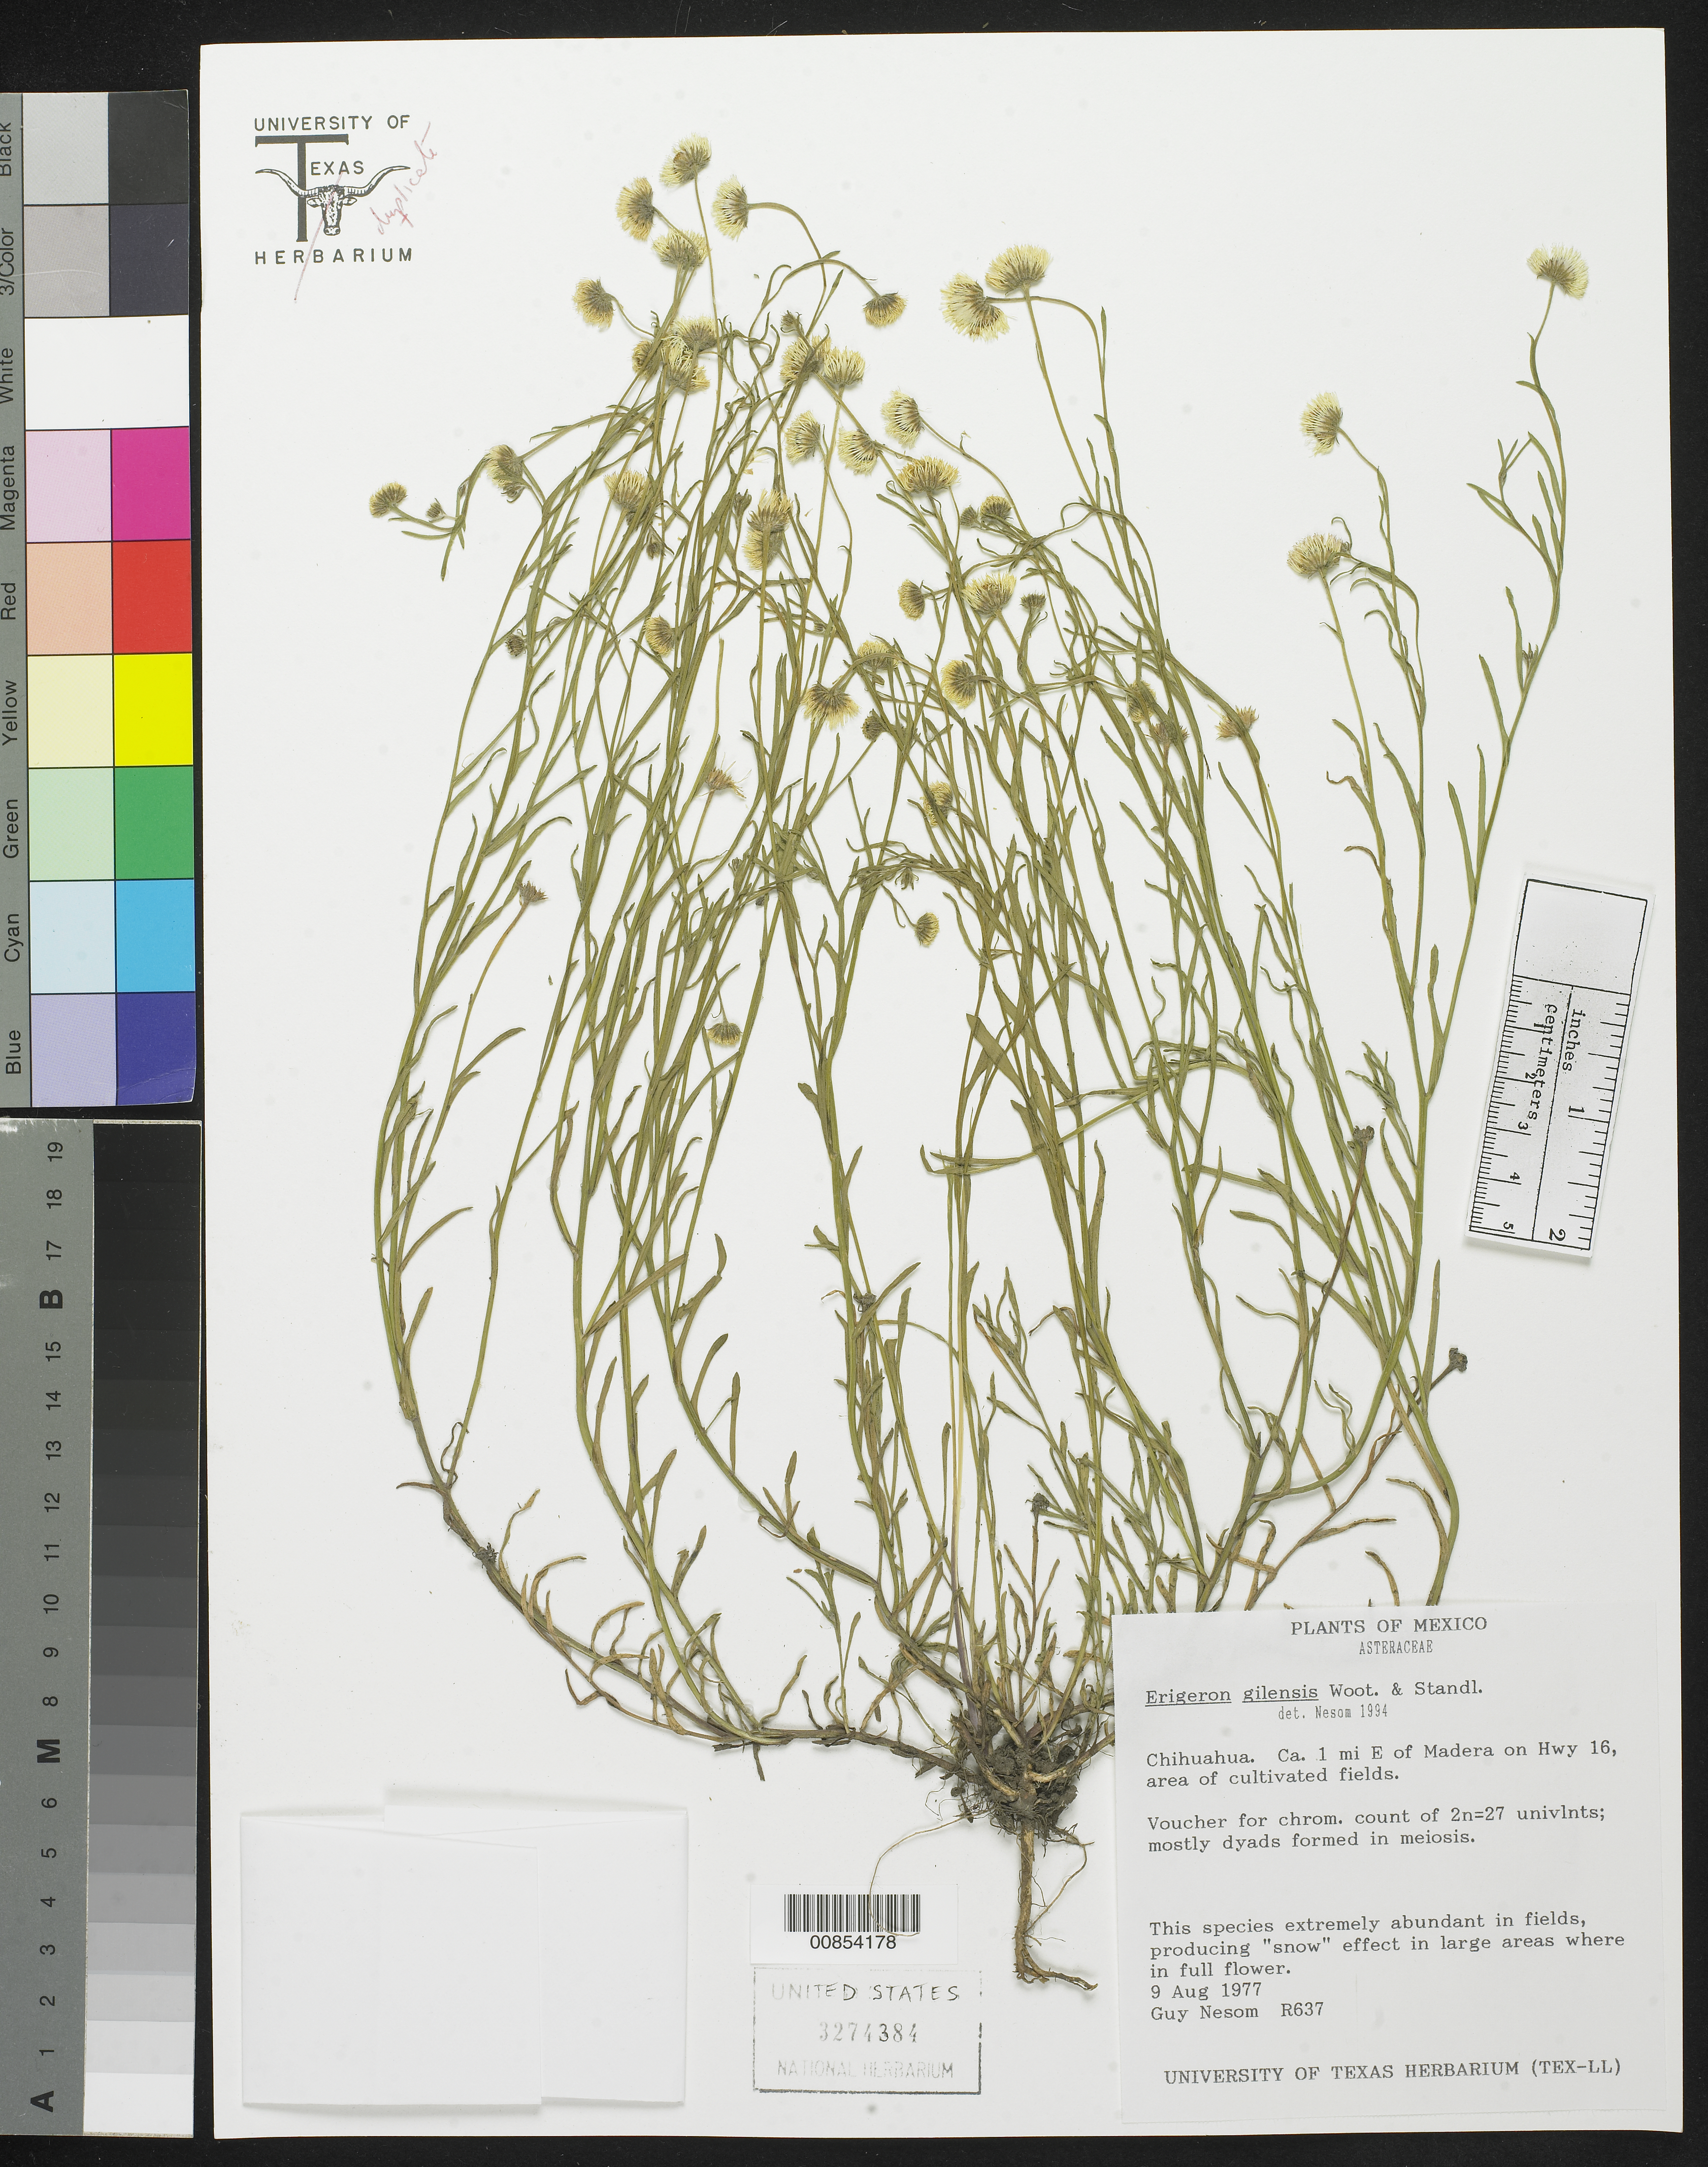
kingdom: Plantae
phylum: Tracheophyta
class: Magnoliopsida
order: Asterales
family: Asteraceae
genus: Erigeron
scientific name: Erigeron gilensis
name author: Wooton & Standl.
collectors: G. L. Nesom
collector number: R637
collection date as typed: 09 Aug 1977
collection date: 1977-08-09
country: Mexico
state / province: Chihuahua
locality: Ca. 1 mi. E of Madera on Hwy 16, area of cultivated fields.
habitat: Area of cultivated fields.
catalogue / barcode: US 3274384